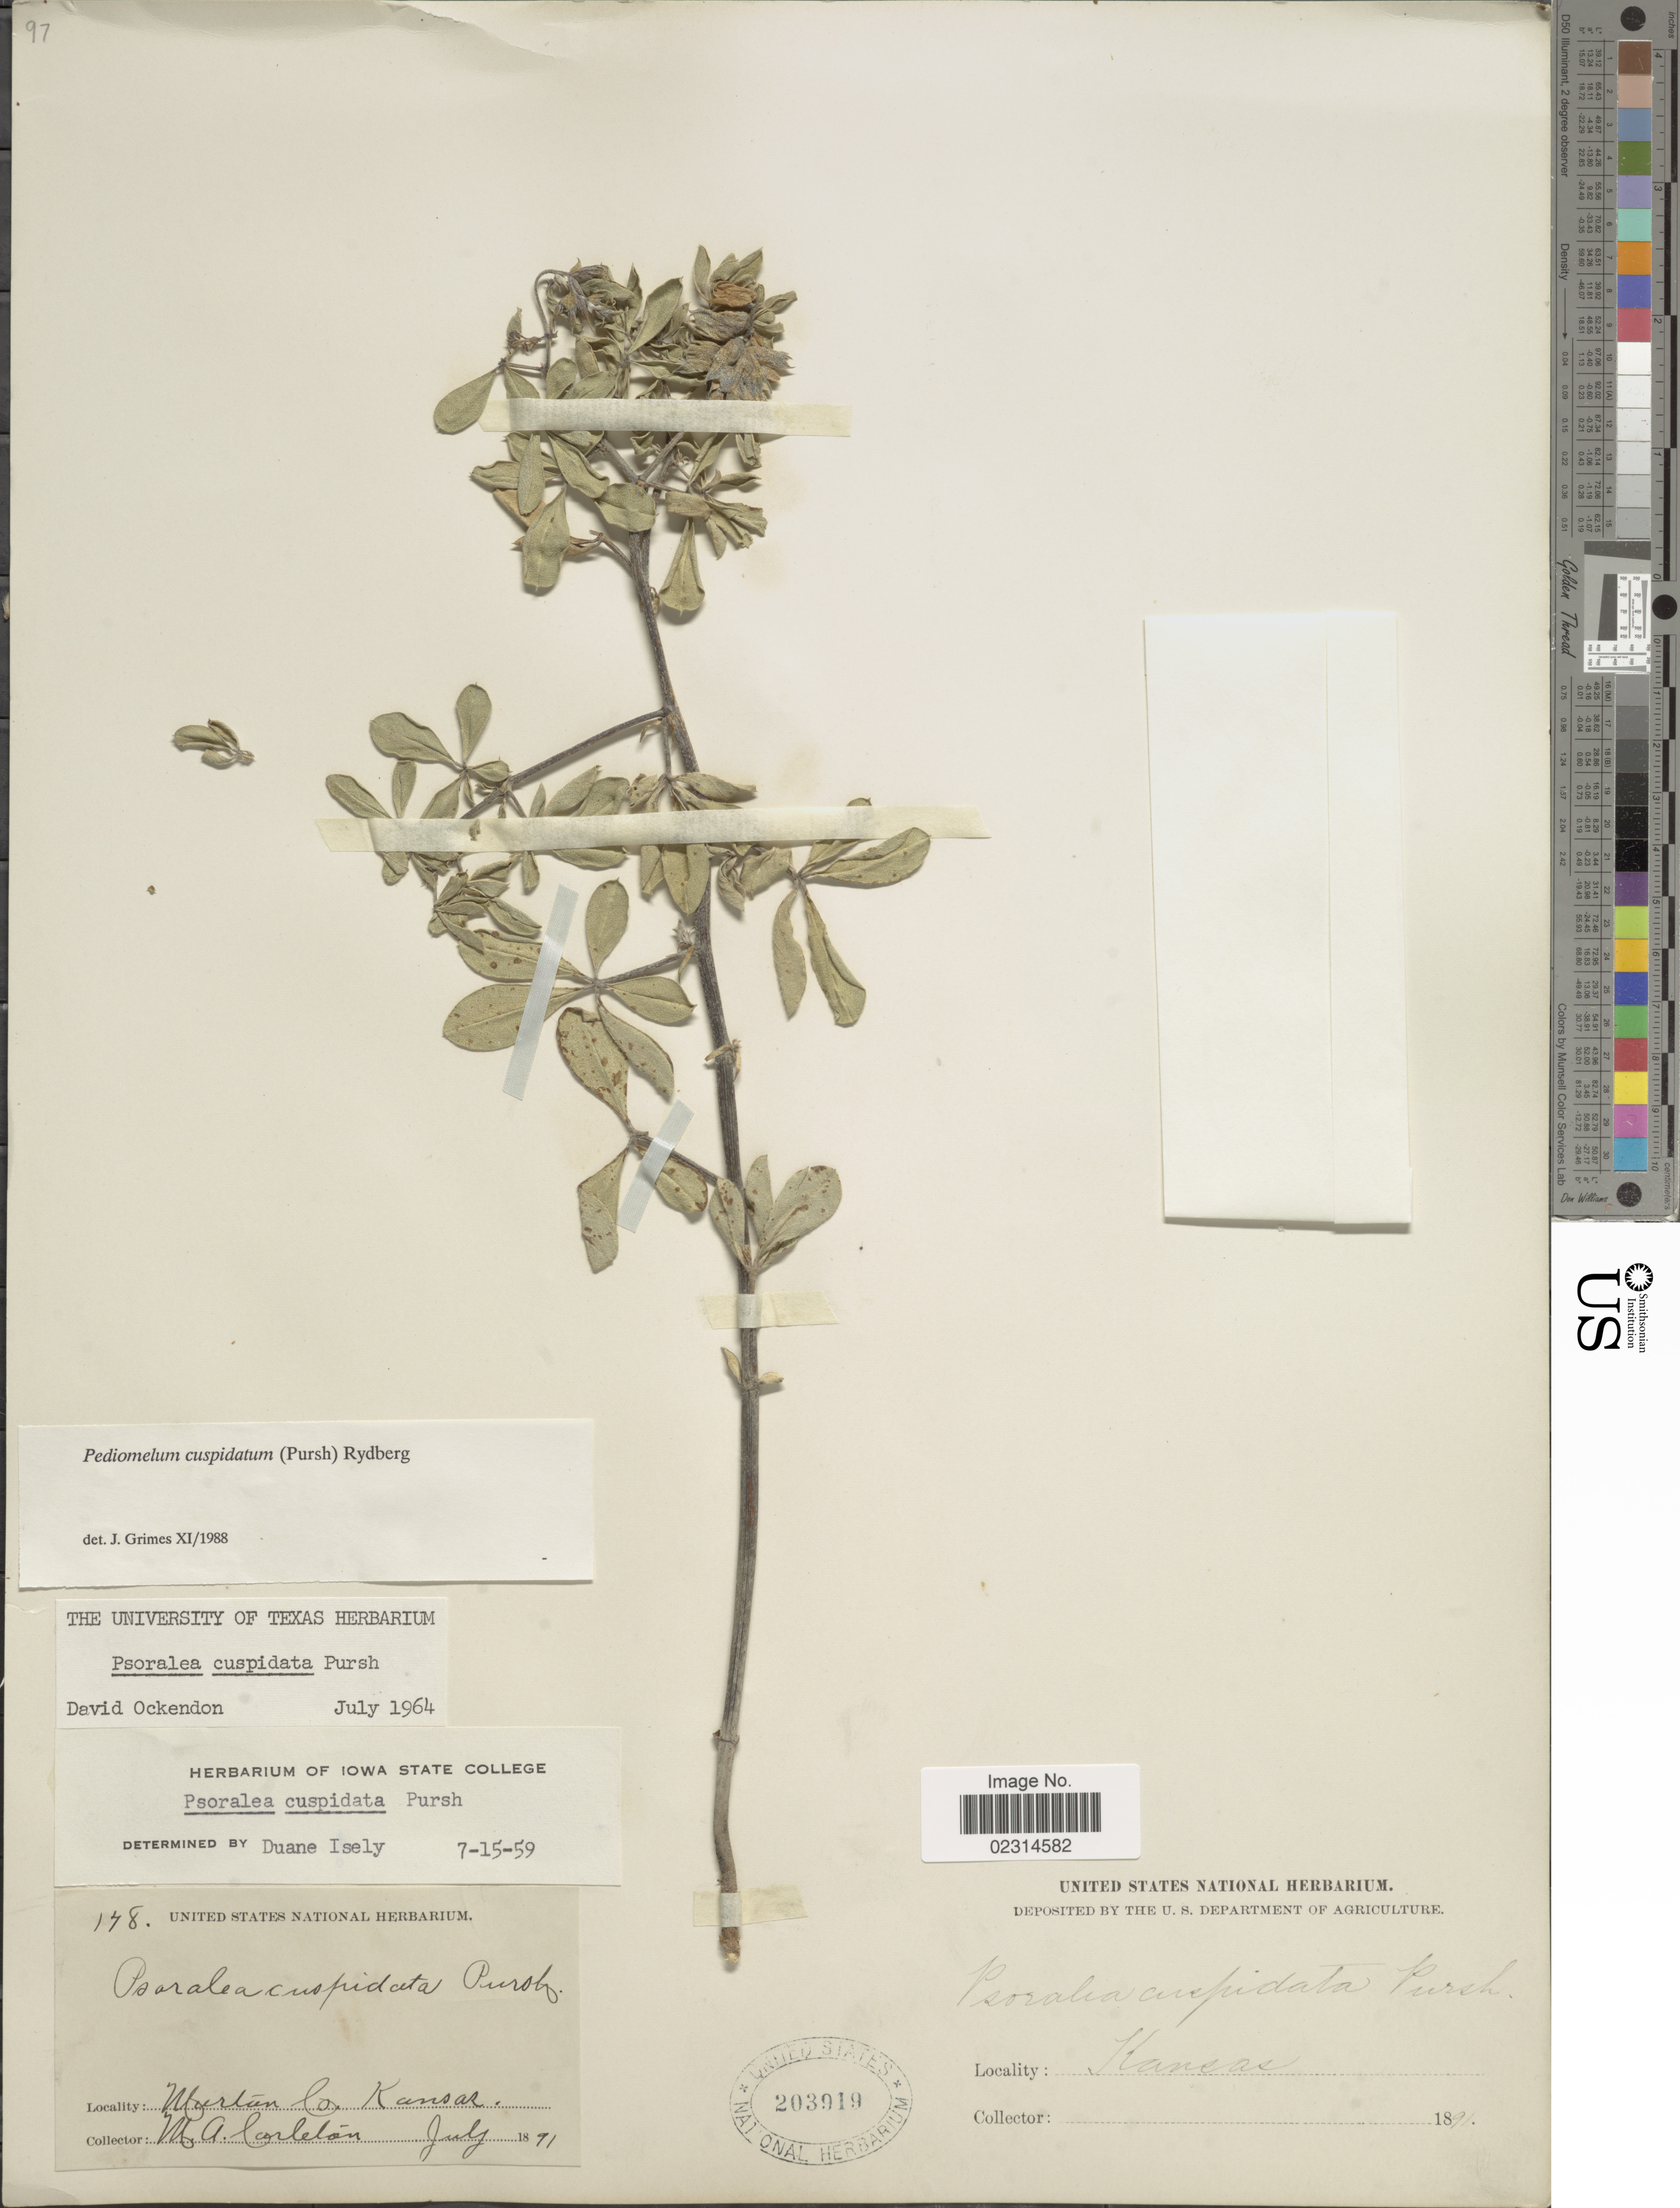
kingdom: Plantae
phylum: Tracheophyta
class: Magnoliopsida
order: Fabales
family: Fabaceae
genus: Pediomelum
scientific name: Pediomelum cuspidatum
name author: (Pursh) Rydb.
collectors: M. A. Carleton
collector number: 178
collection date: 1891-07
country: United States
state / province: Kansas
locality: Murton Co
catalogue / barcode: US 203919